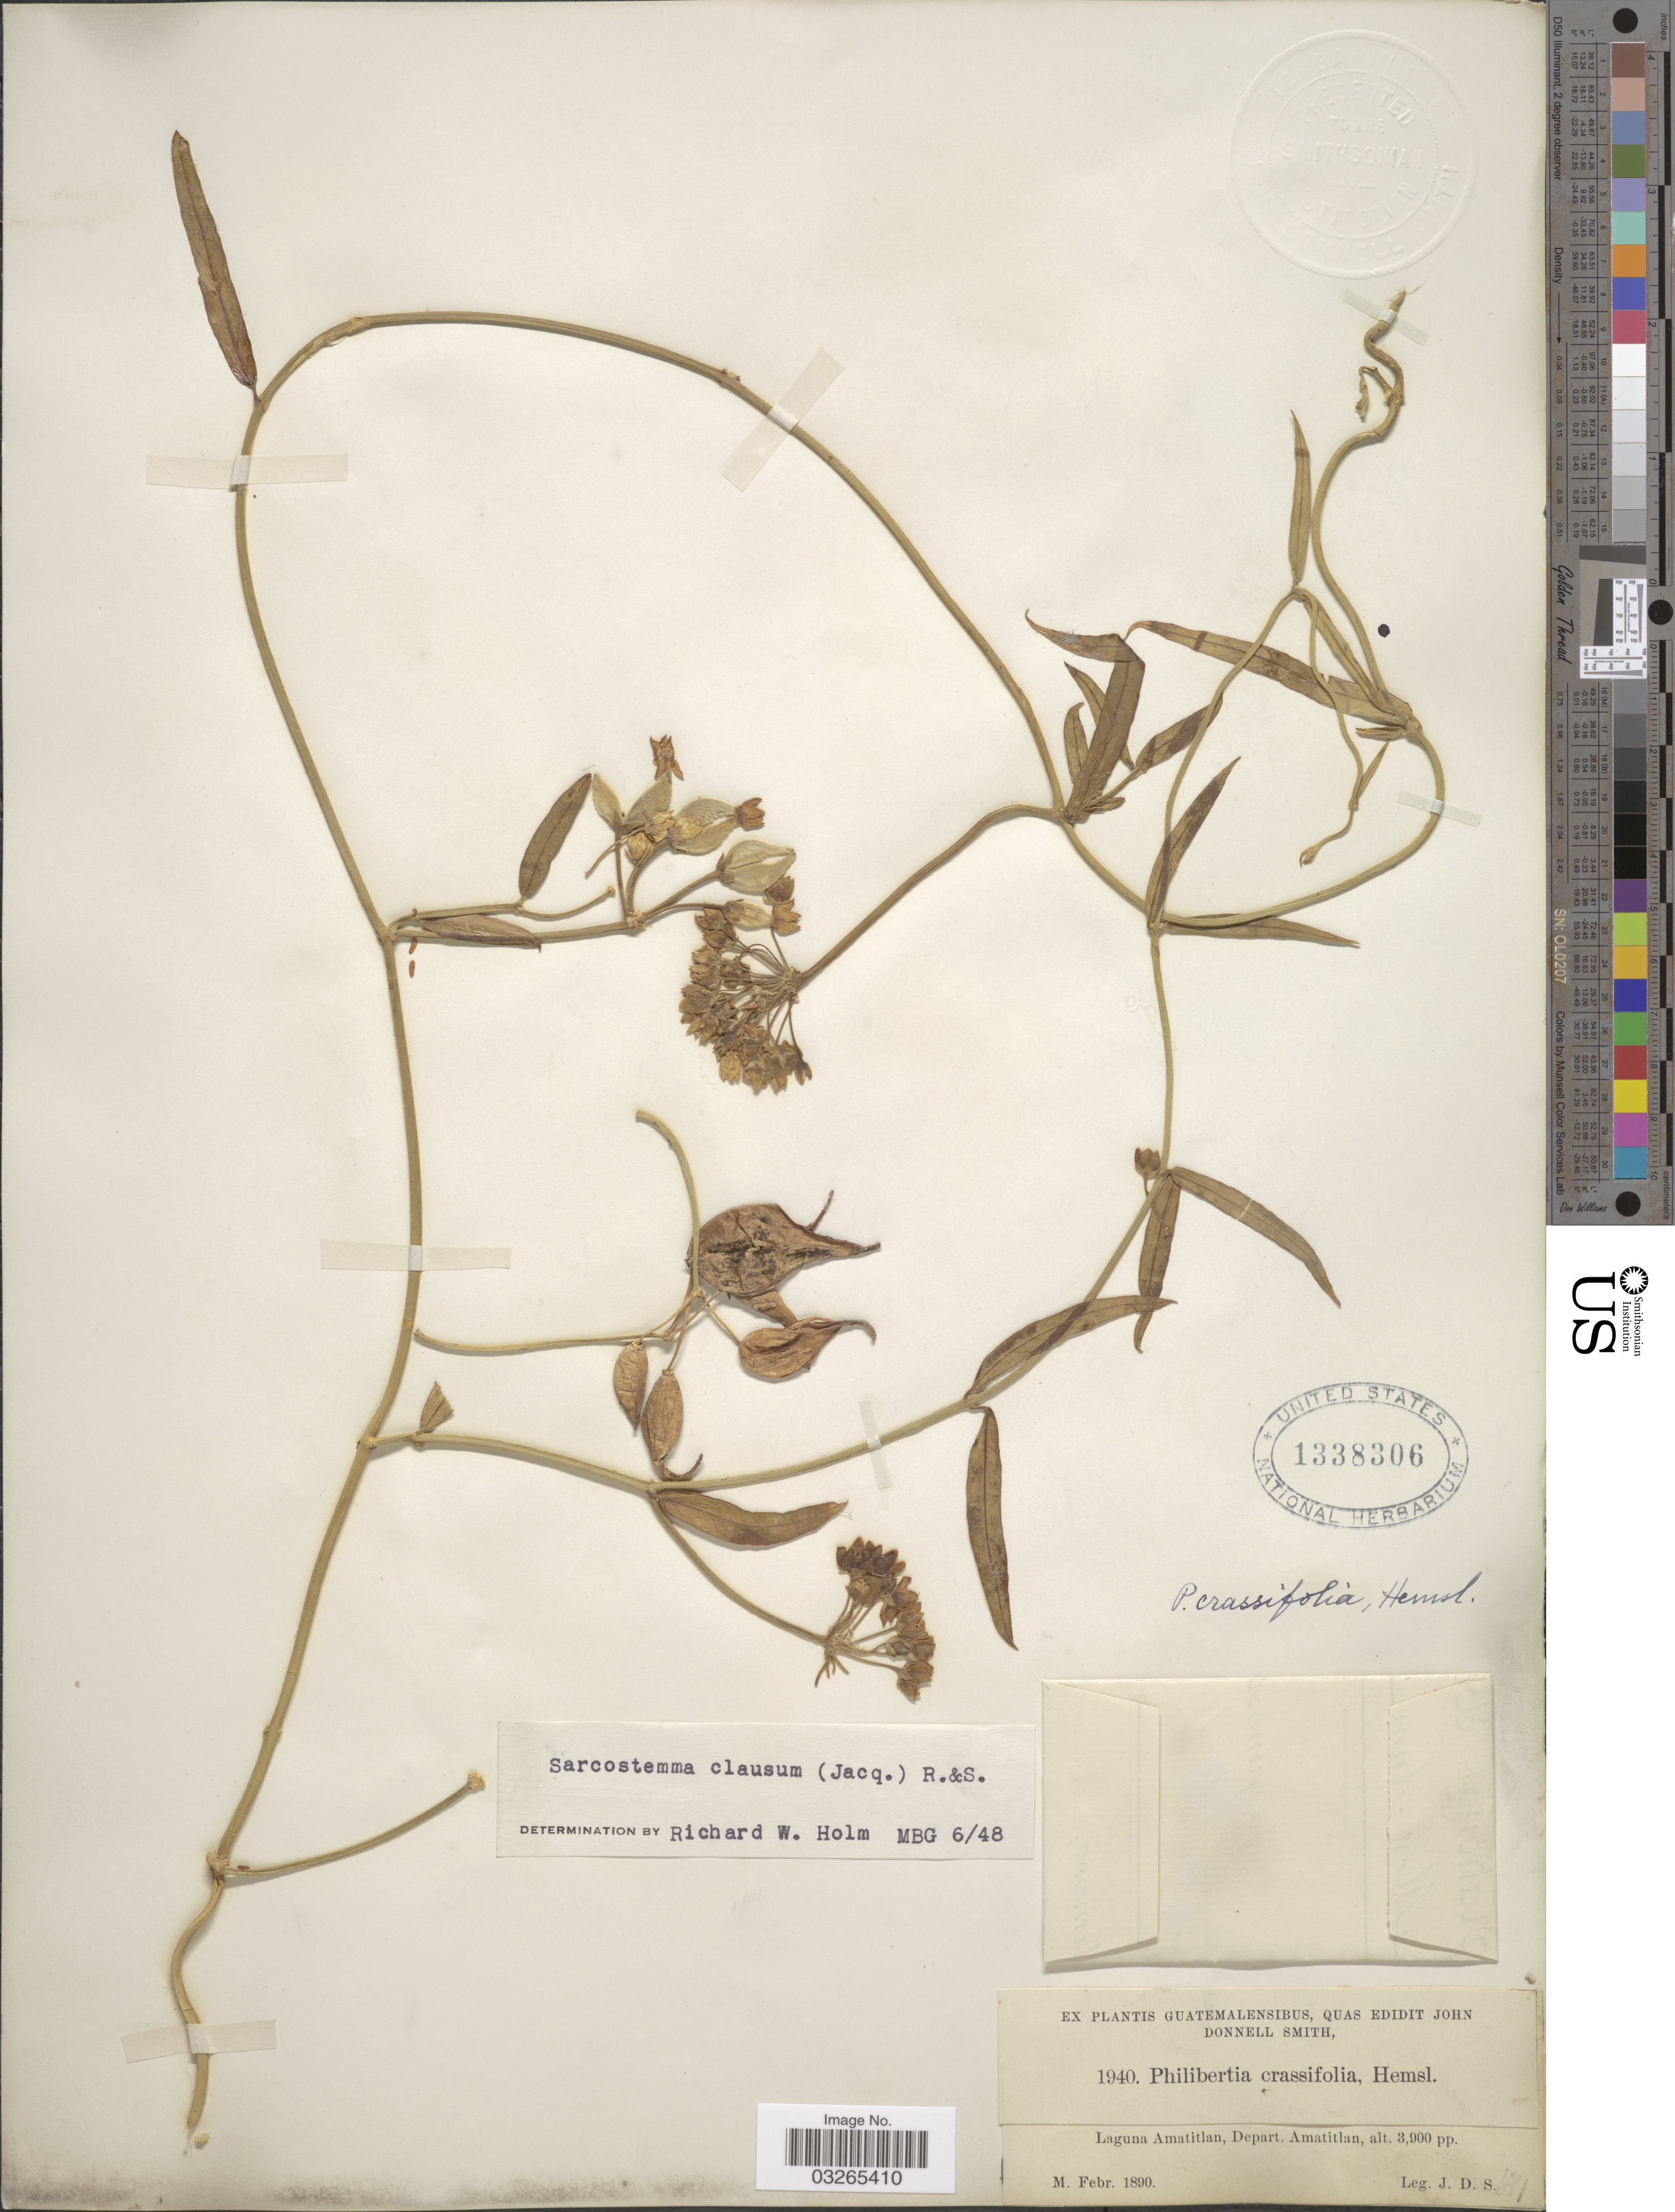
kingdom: Plantae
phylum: Tracheophyta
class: Magnoliopsida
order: Gentianales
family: Apocynaceae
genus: Sarcostemma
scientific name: Sarcostemma clausum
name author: (Jacq.) Schult.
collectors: J. Donnell Smith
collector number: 1940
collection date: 1890-02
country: Guatemala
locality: Laguna Amatitlan, Depart. Amatitlan.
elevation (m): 1189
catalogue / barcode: US 1338306